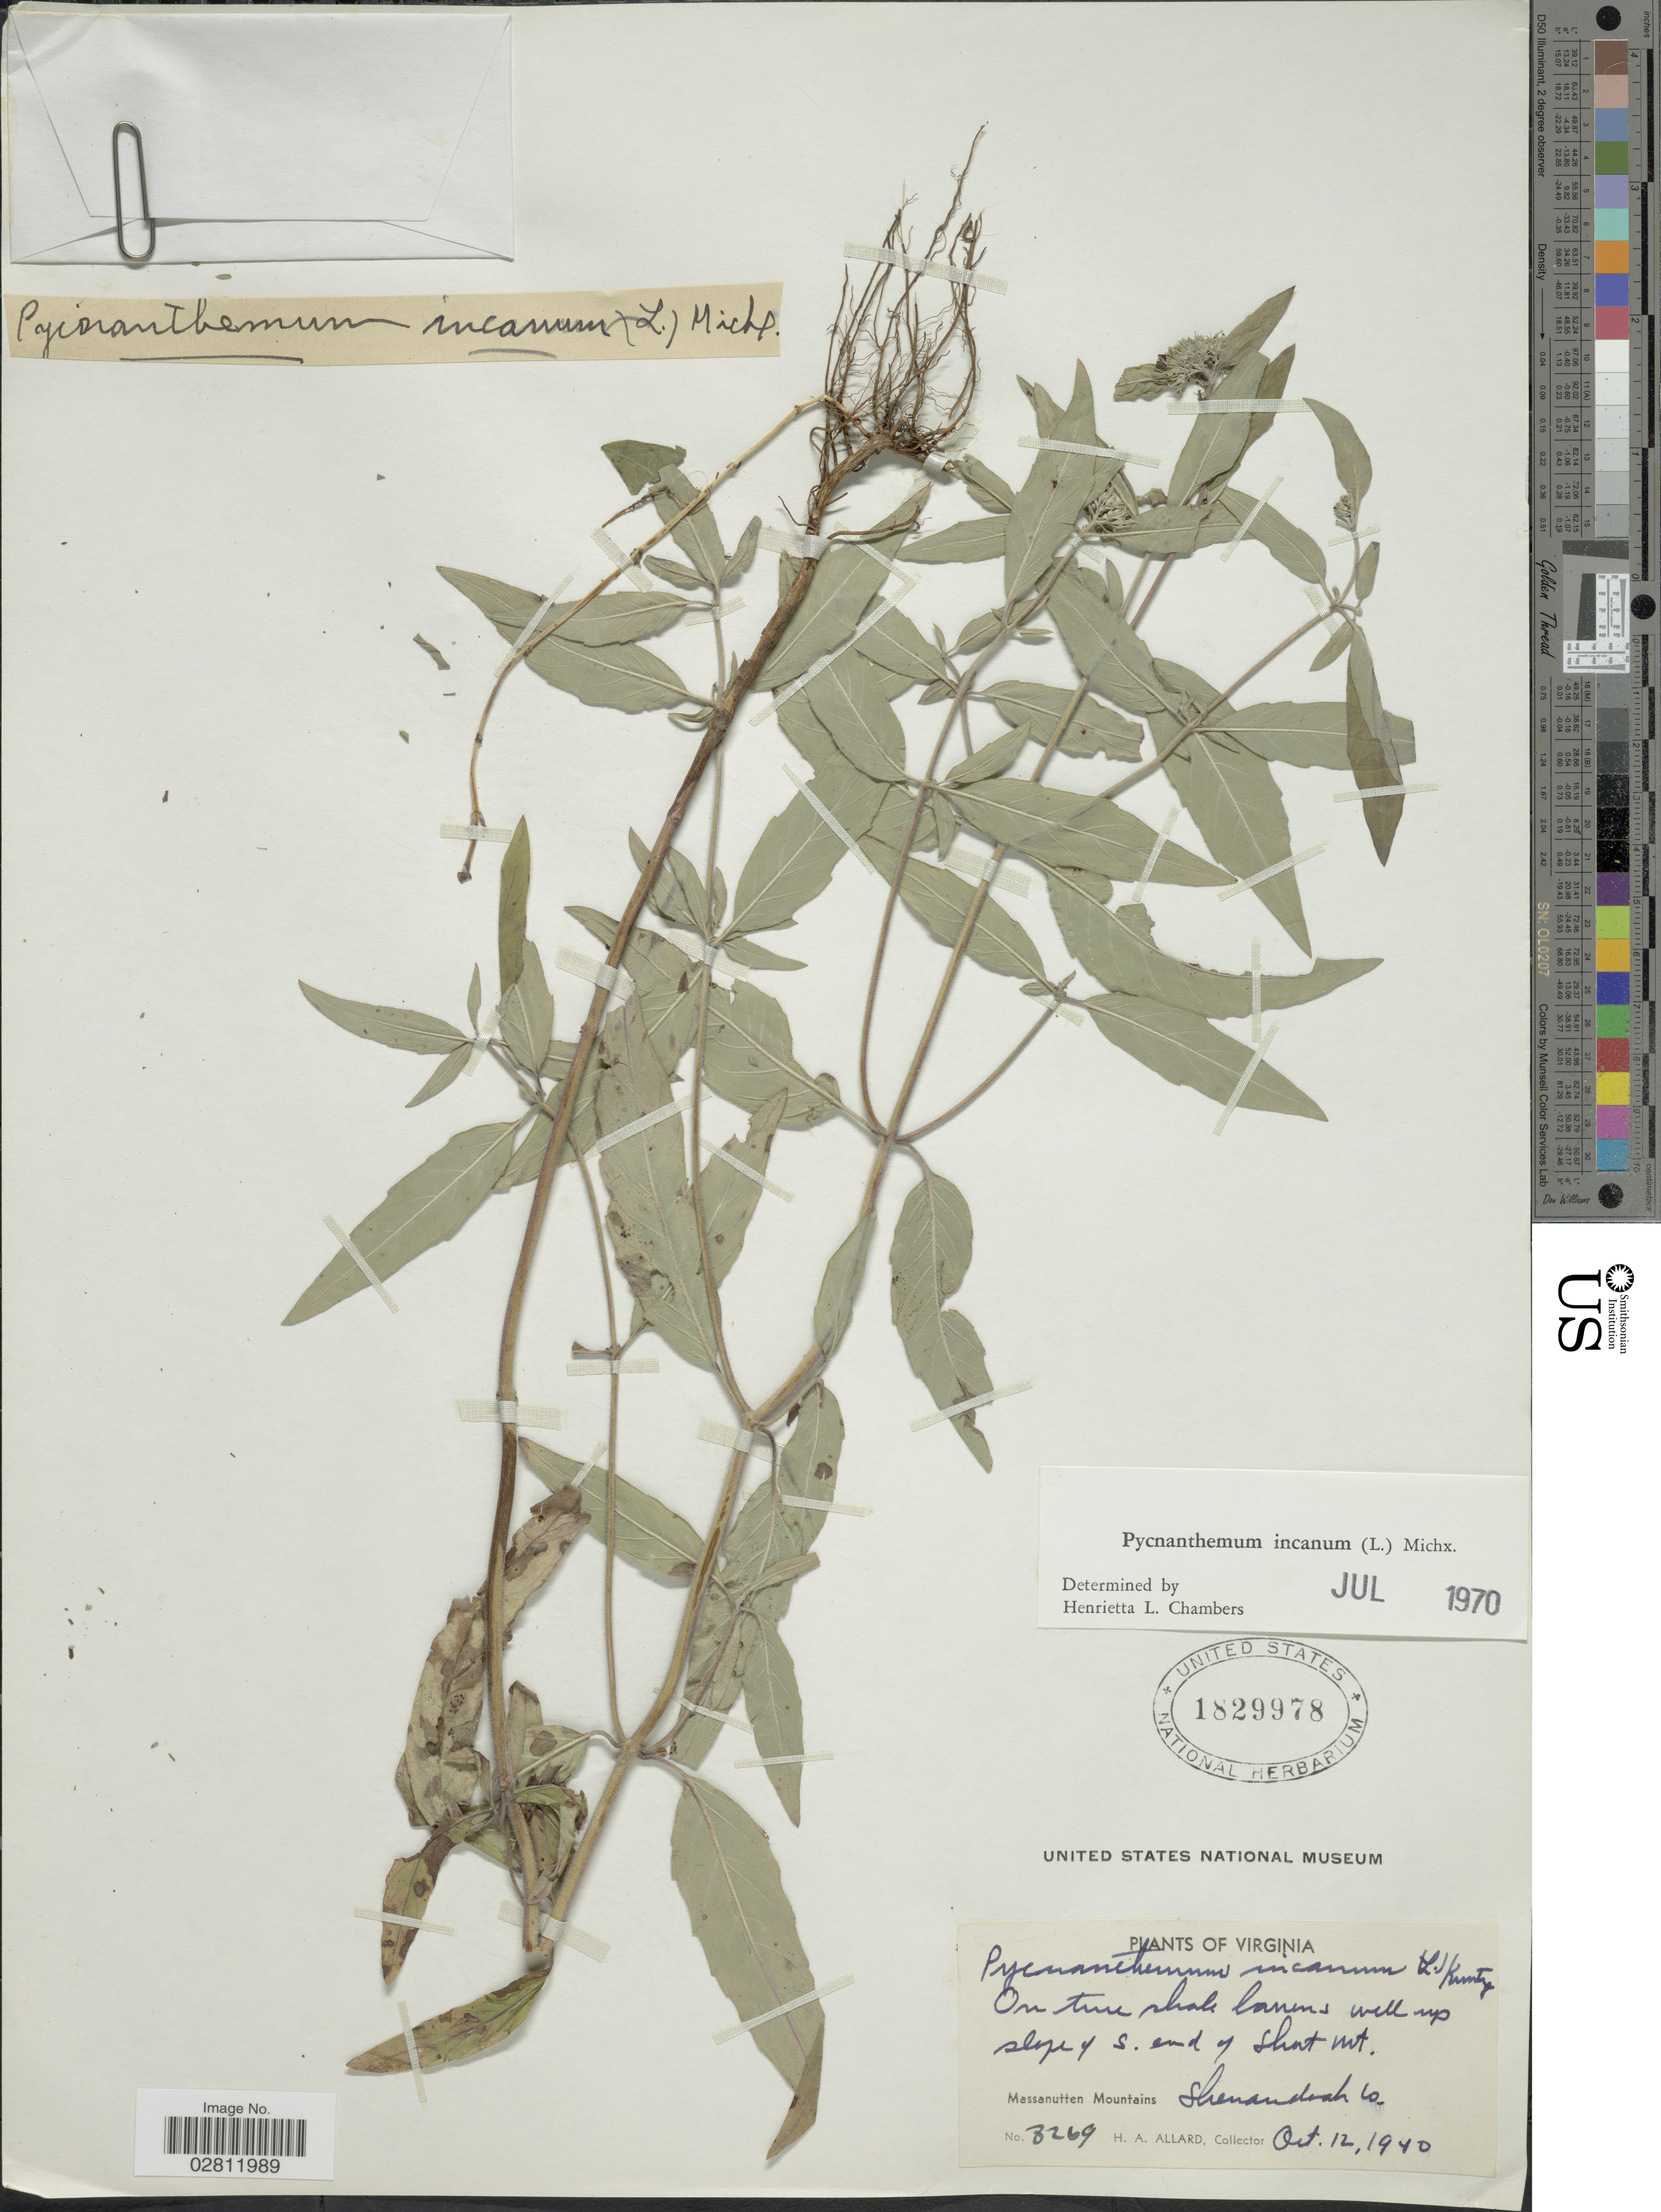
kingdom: Plantae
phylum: Tracheophyta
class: Magnoliopsida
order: Lamiales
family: Lamiaceae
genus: Pycnanthemum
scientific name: Pycnanthemum incanum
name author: (L.) Michx.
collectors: H. A. Allard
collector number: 3269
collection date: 1940-10-12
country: United States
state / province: Virginia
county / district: Shenandoah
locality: Slope of S. end of Short Mt. Massanutten Mountains. Shenandoah Co.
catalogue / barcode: US 1829978